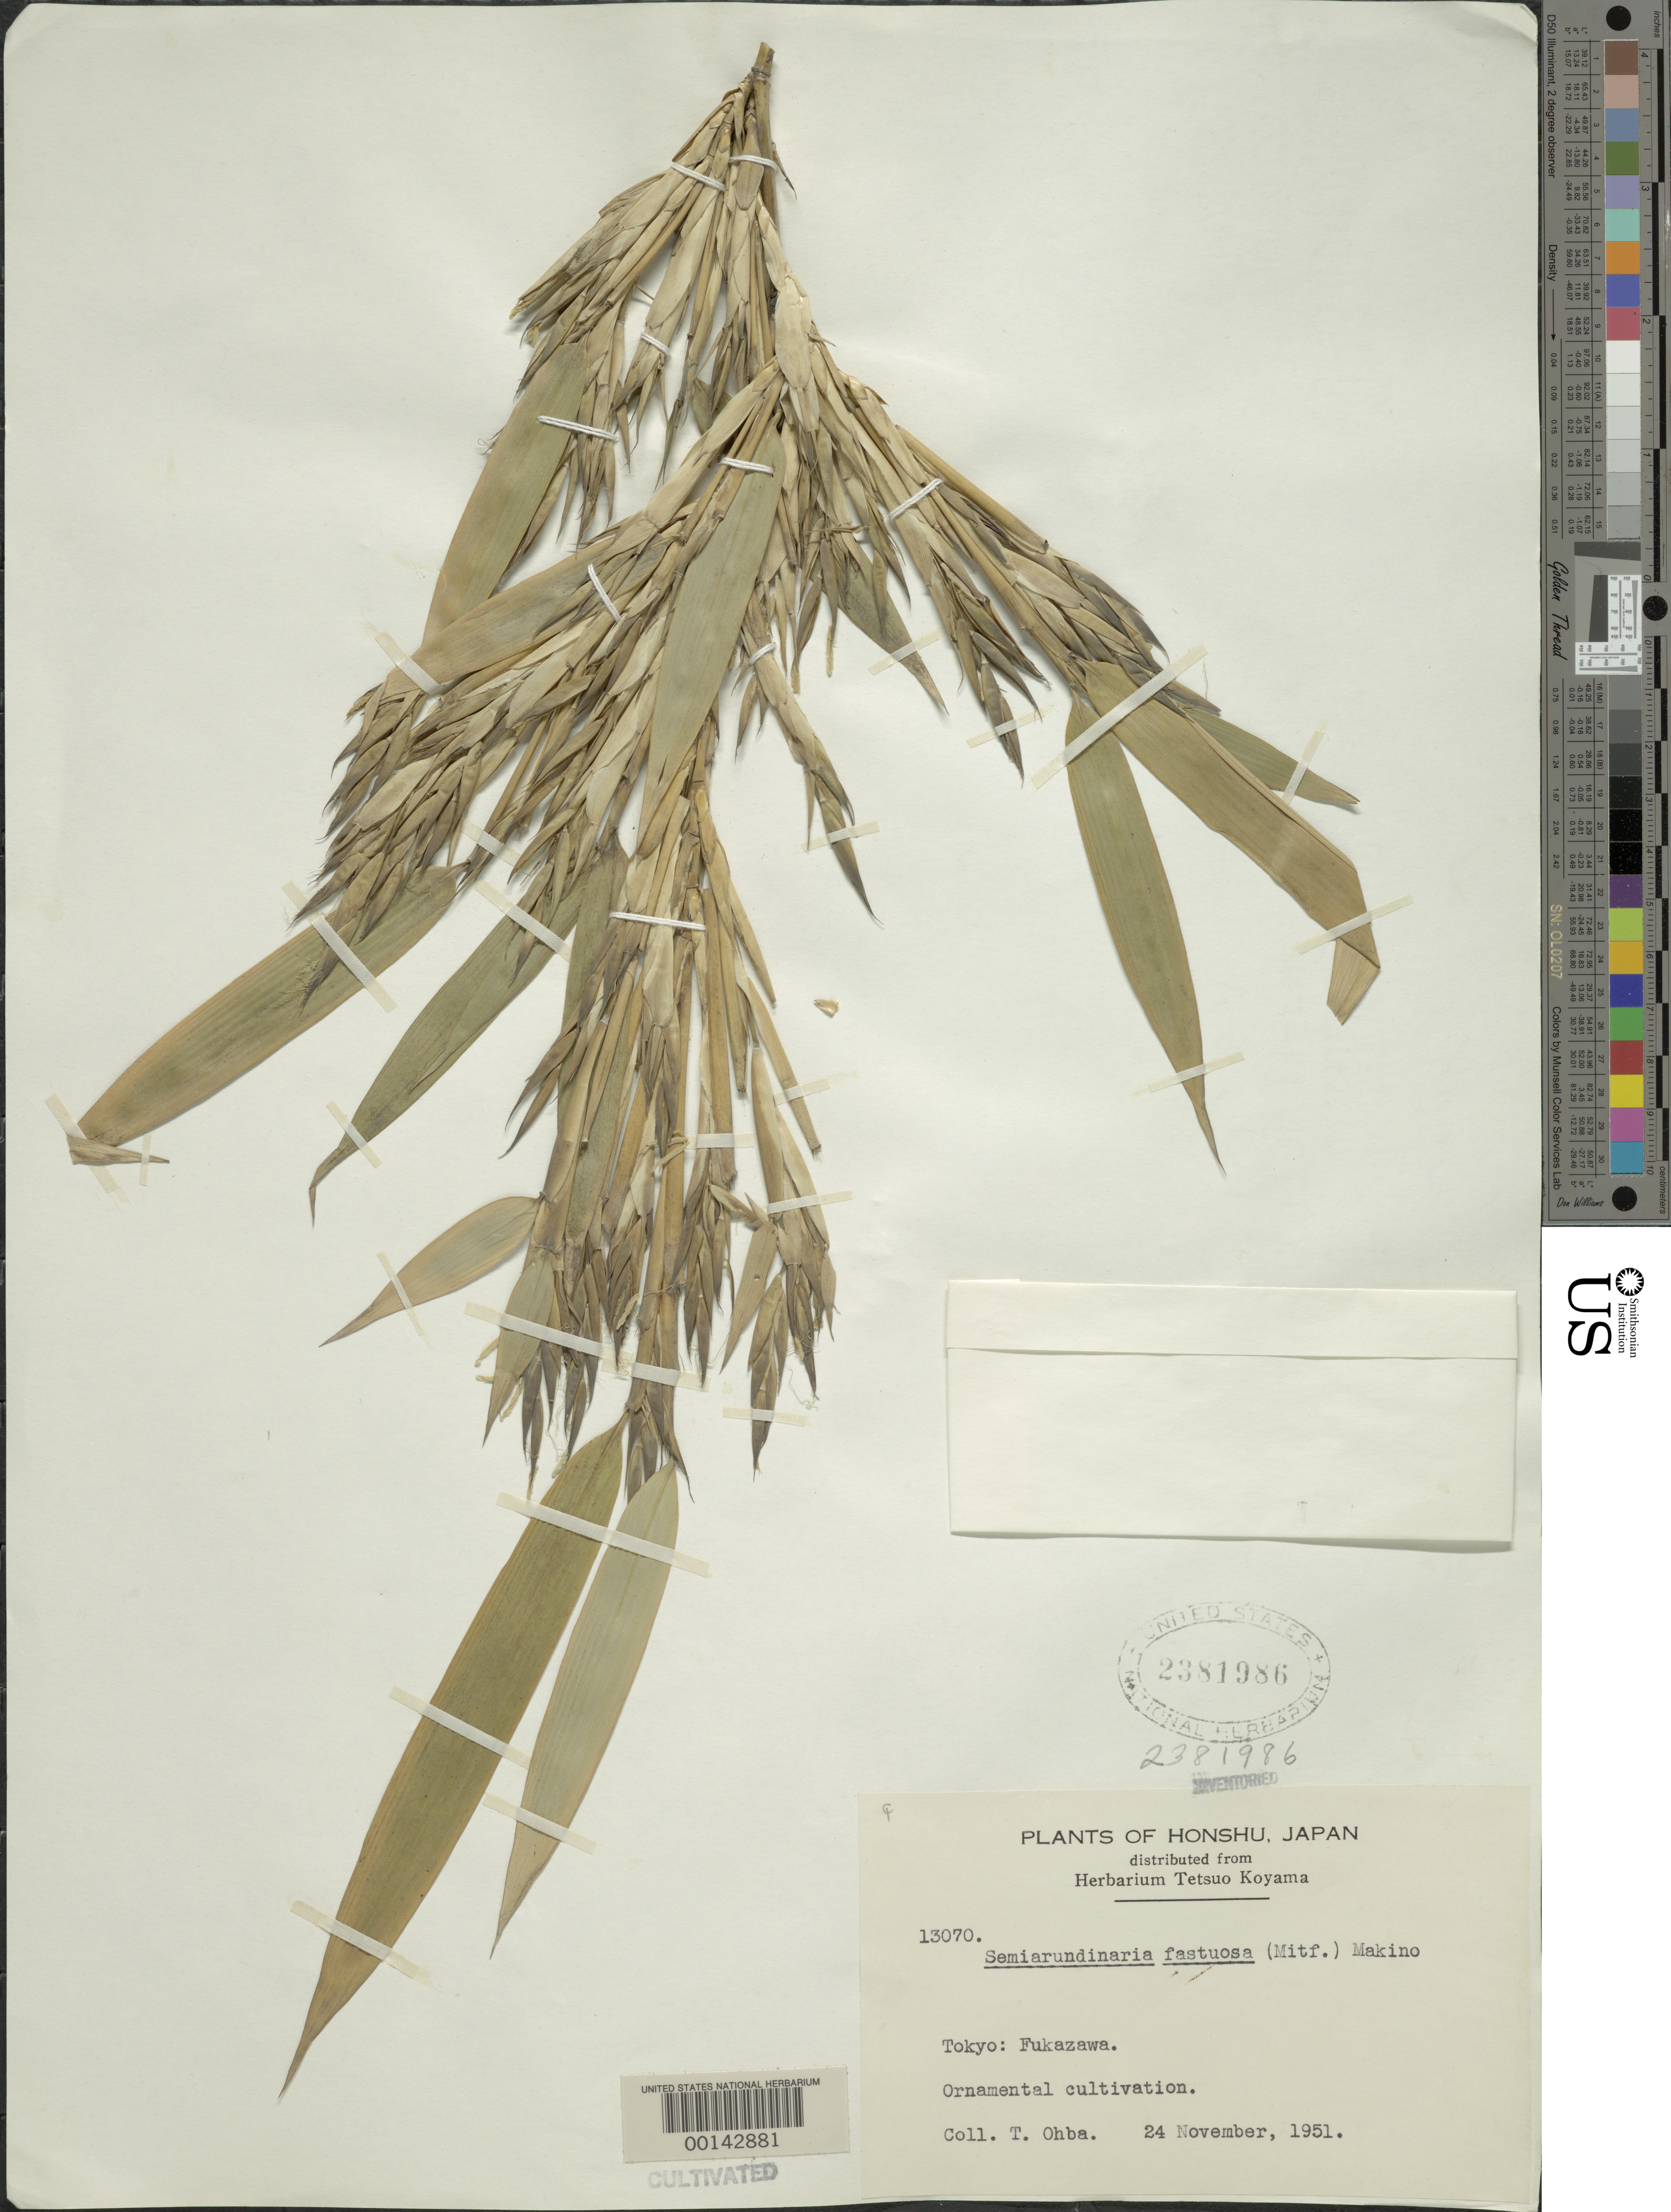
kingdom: Plantae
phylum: Tracheophyta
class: Liliopsida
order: Poales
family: Poaceae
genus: Semiarundinaria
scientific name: Semiarundinaria fastuosa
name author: Makino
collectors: T. Ohba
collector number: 13070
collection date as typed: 24 Nov 1951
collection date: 1951-11-24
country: Japan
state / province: Tokyo, Federal City of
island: Honshu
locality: Fukazawa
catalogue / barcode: US 2381986